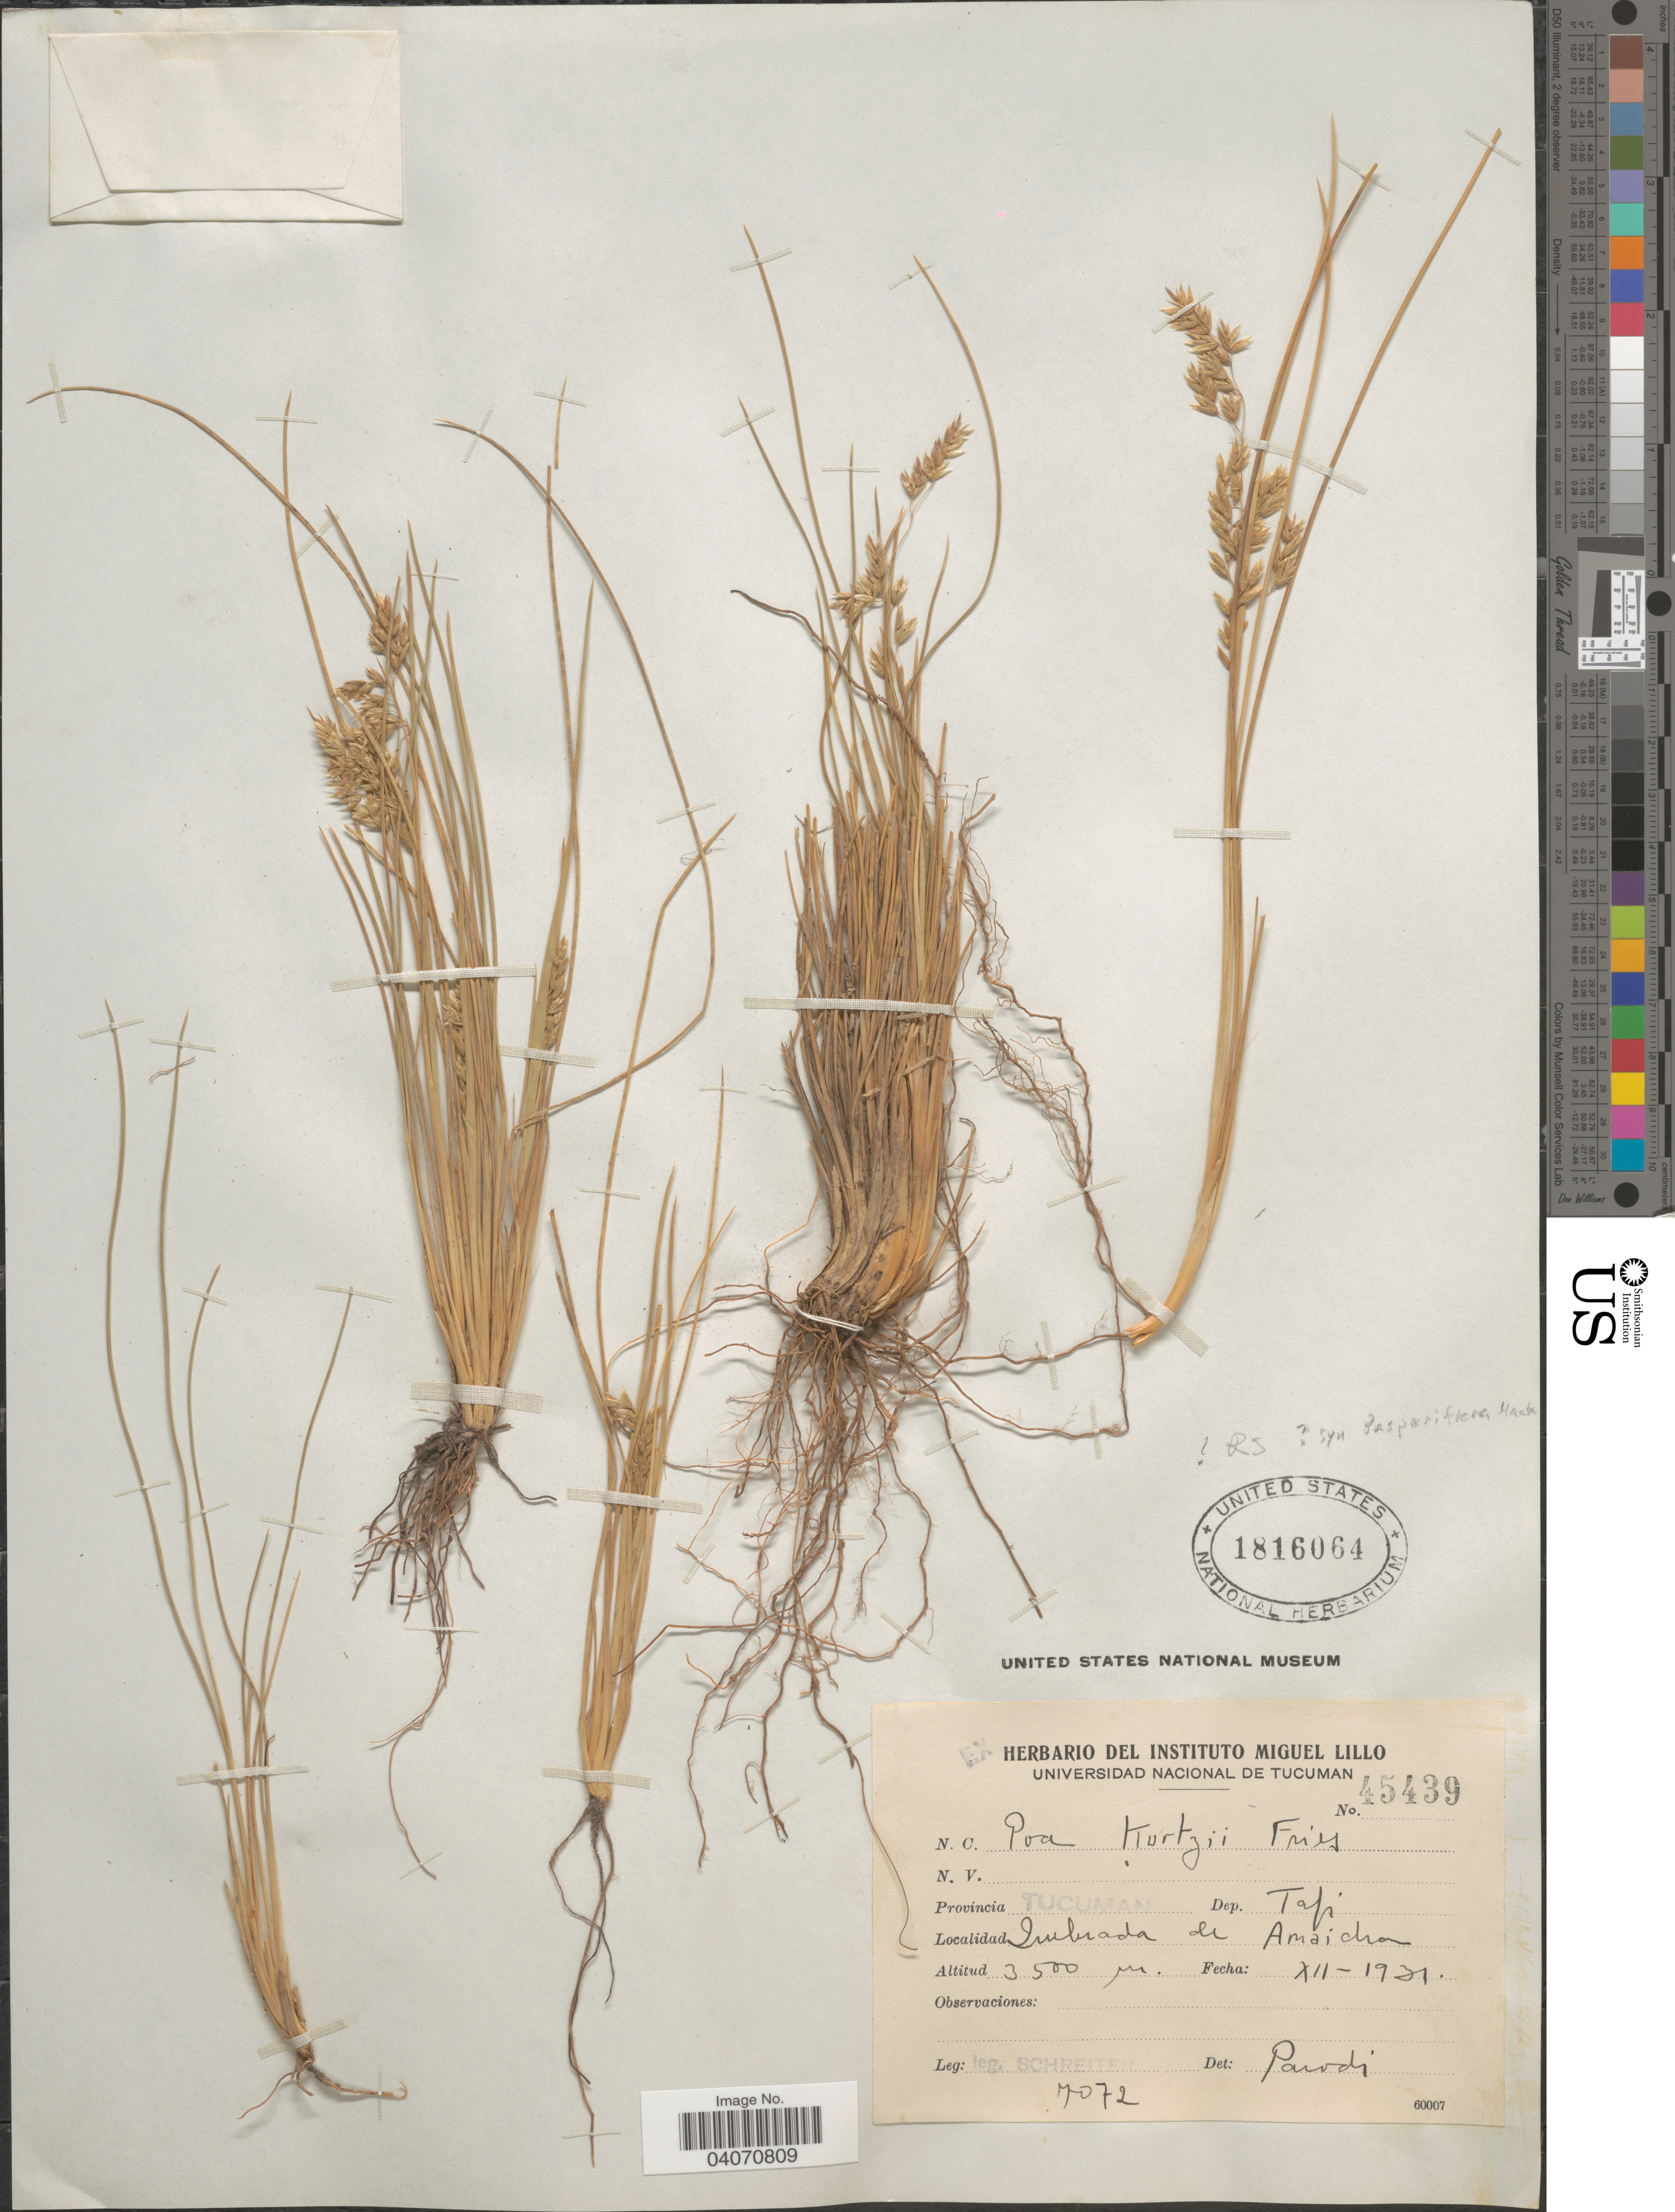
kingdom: Plantae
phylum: Tracheophyta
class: Liliopsida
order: Poales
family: Poaceae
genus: Poa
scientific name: Poa kurtzii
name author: R.E. Fr.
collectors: -. Schreiter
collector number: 7072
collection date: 1931-12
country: Argentina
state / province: Tucuman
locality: Dep. Tafi. Quebrada de Amaicha.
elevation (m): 3500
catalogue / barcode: US 1816064